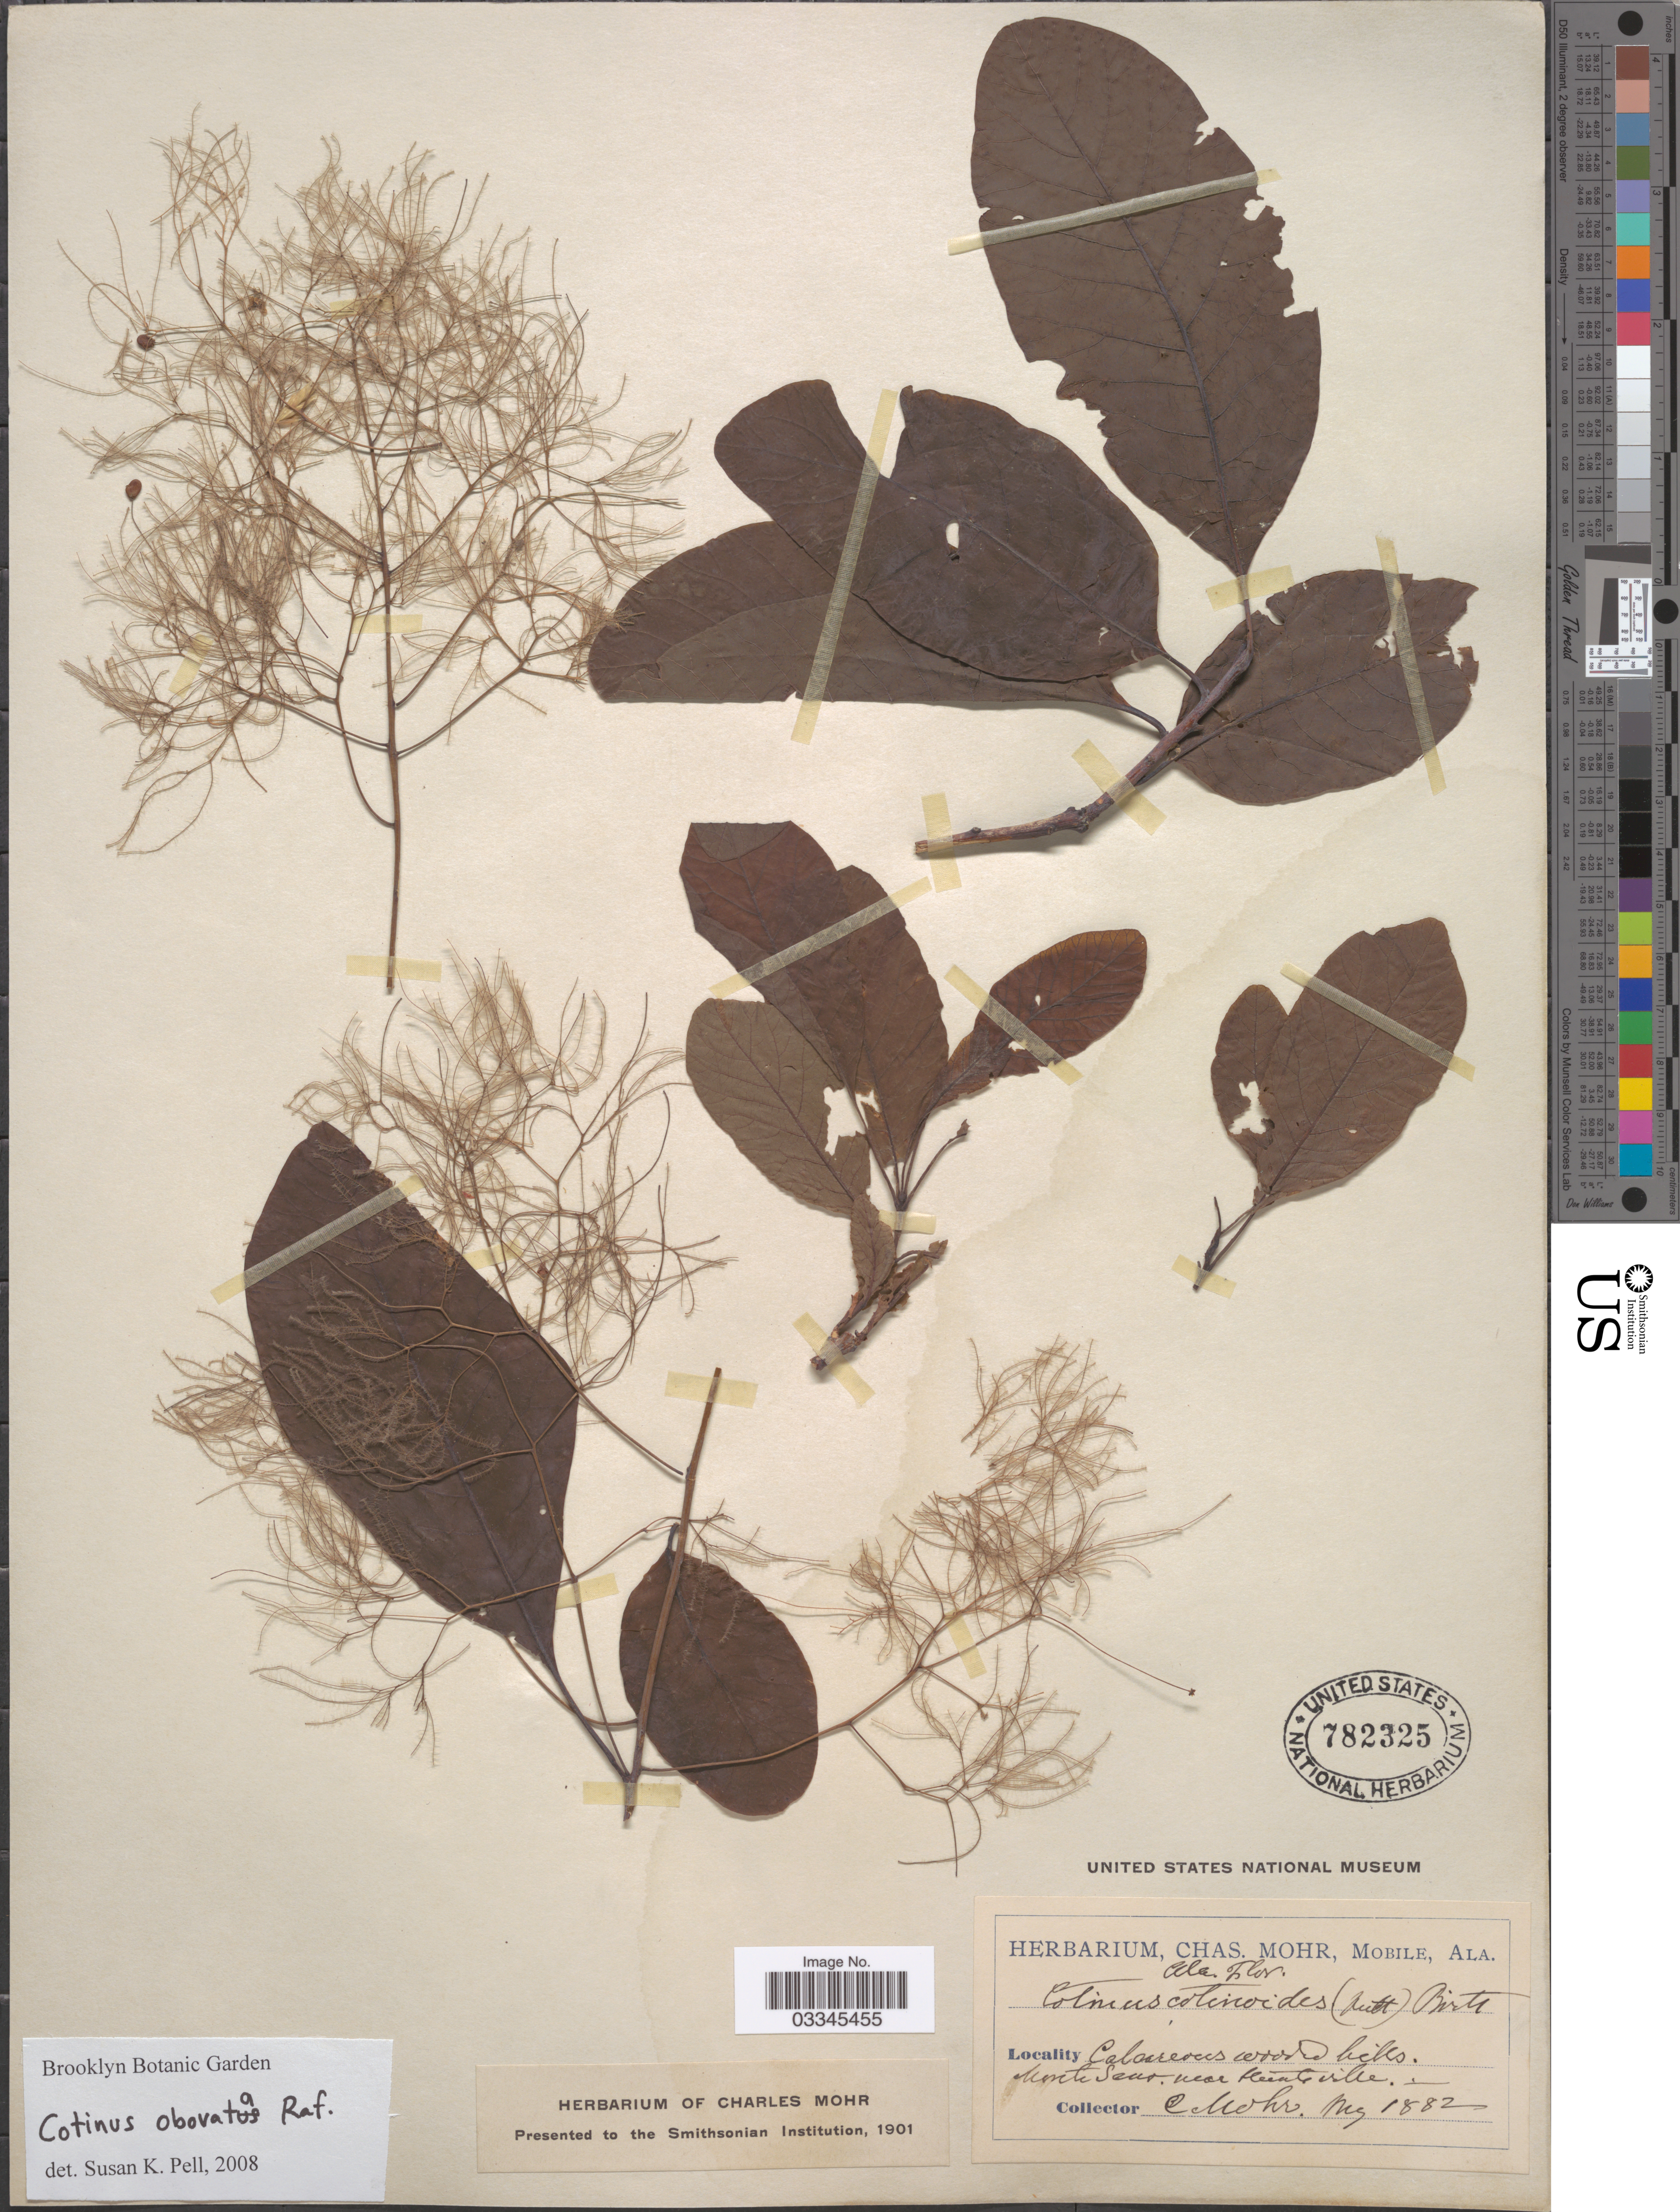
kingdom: Plantae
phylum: Tracheophyta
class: Magnoliopsida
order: Sapindales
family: Anacardiaceae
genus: Cotinus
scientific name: Cotinus obovatus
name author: Raf.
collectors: C. Mohr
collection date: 1882-05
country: United States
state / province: Alabama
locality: Monte Sano, near Huntsville.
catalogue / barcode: US 782325